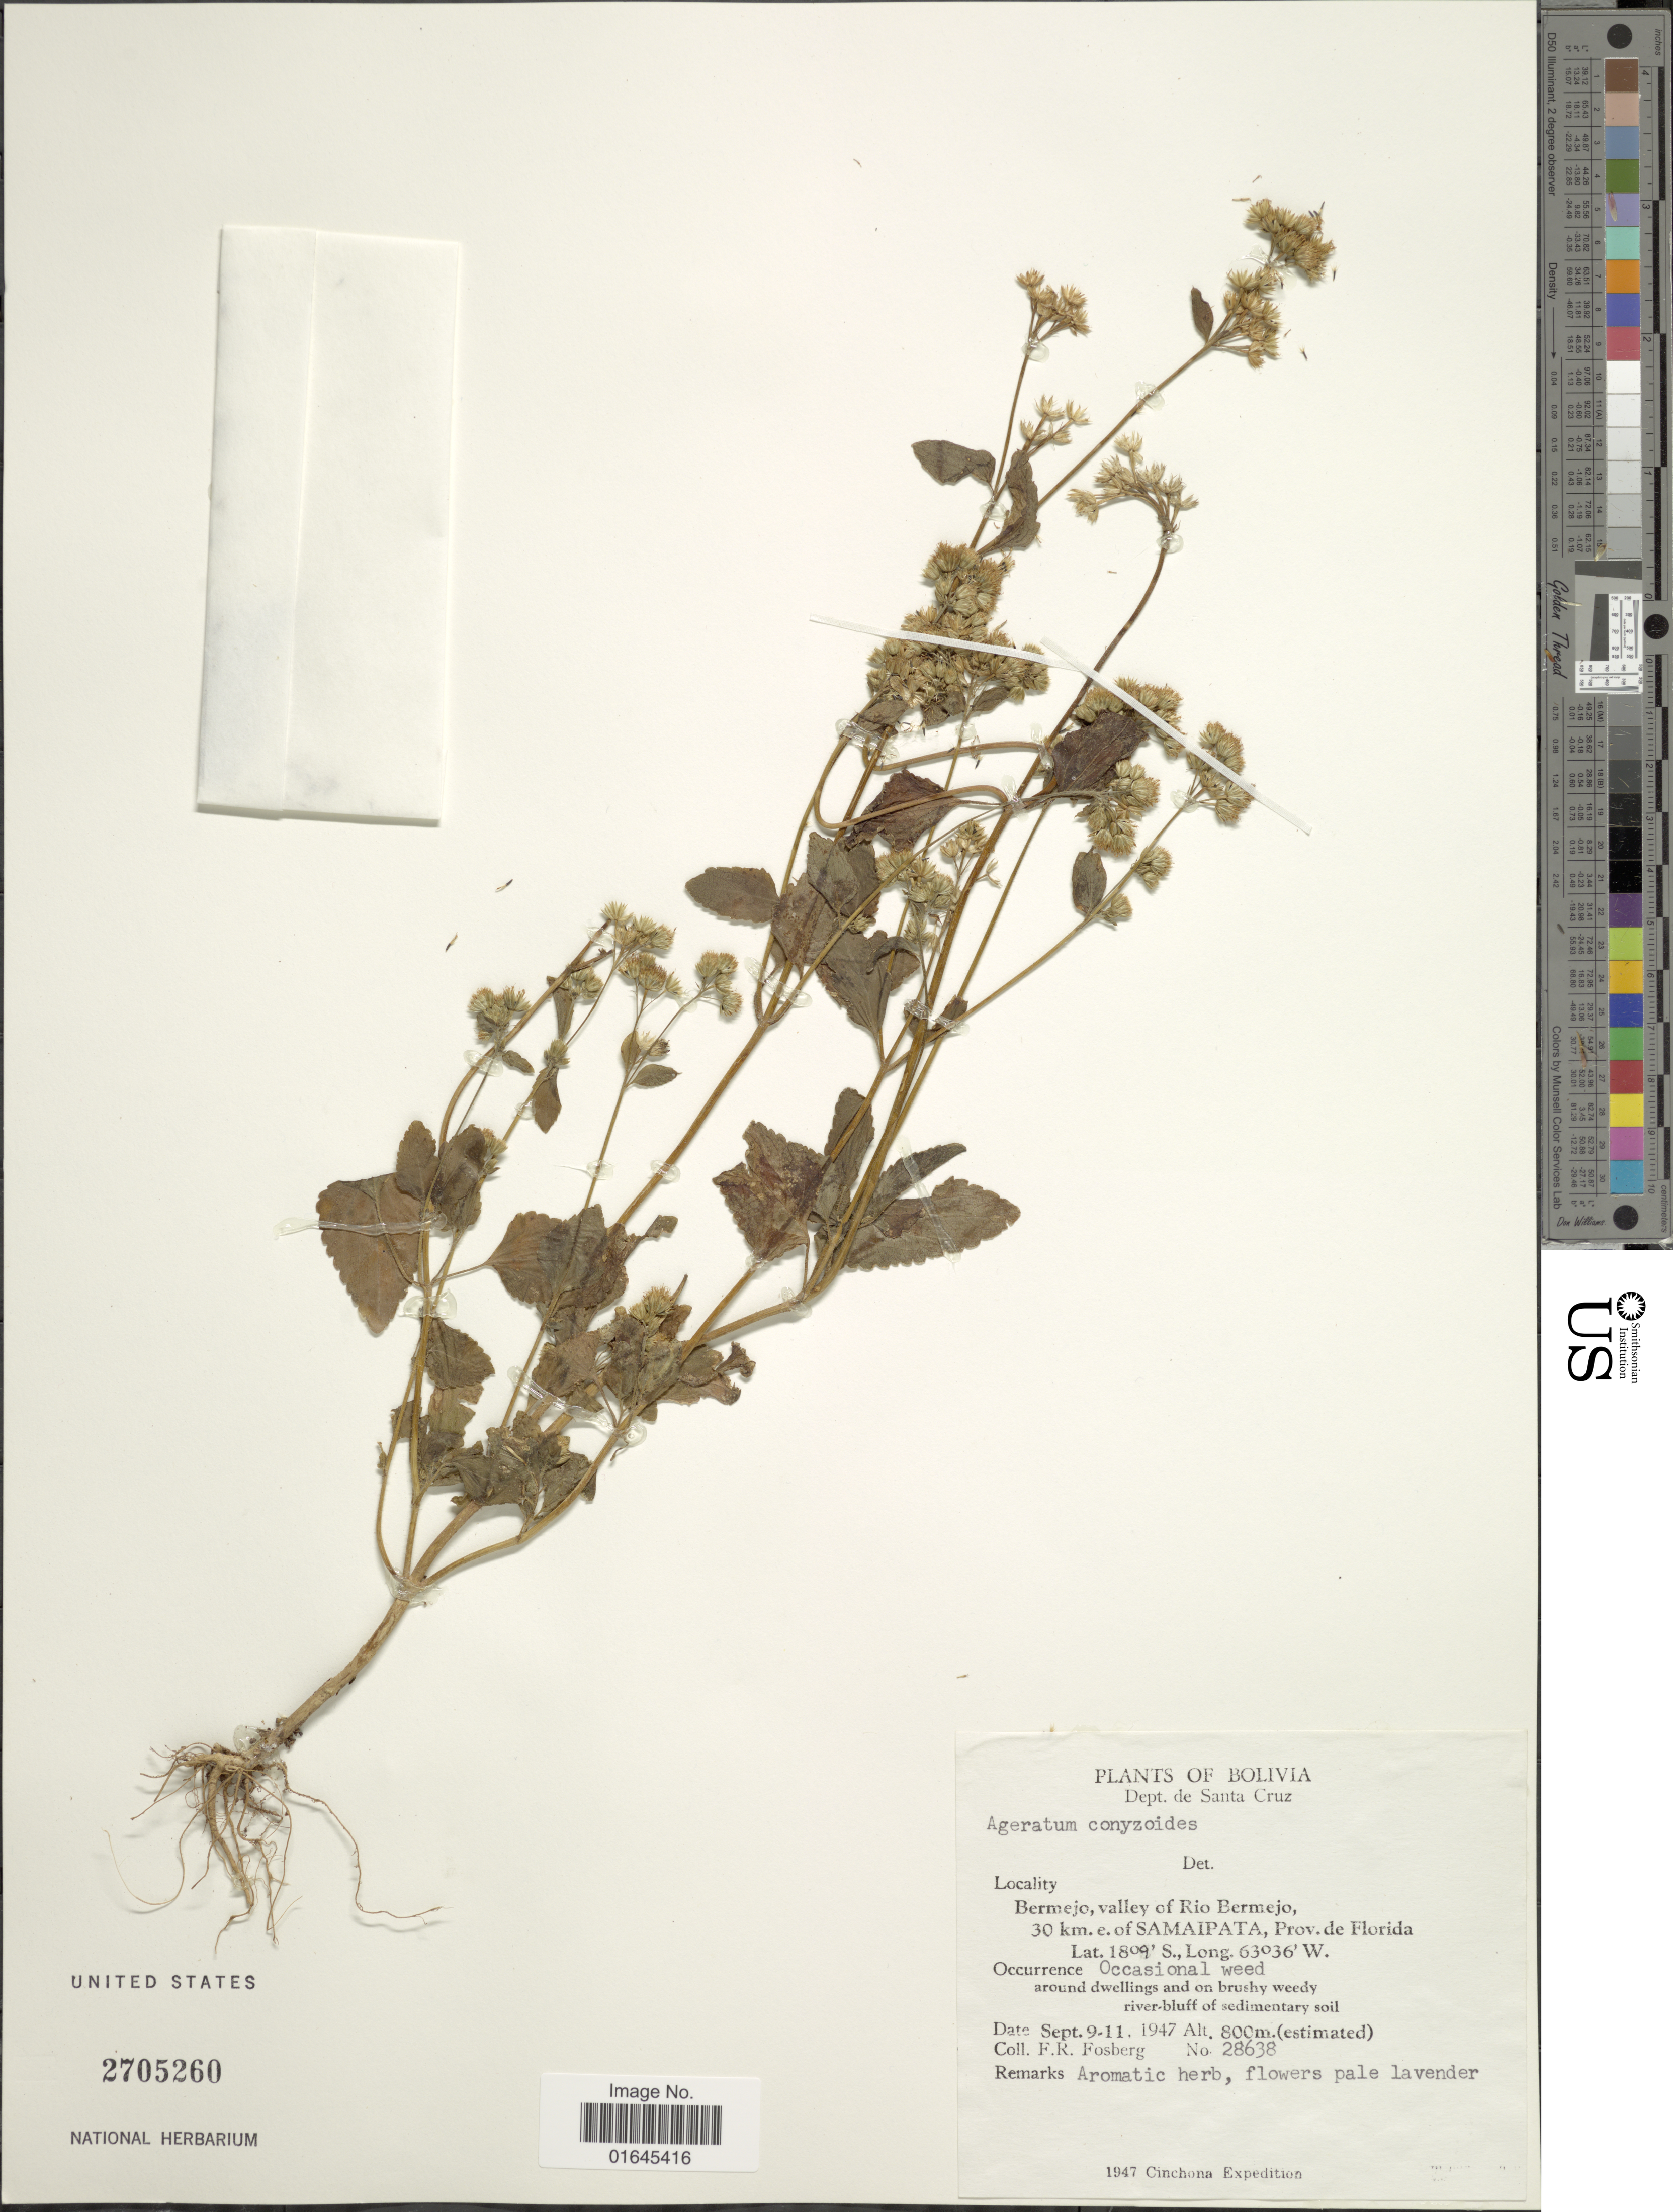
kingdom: Plantae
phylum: Tracheophyta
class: Magnoliopsida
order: Asterales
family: Asteraceae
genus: Ageratum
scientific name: Ageratum conyzoides subsp. conyzoides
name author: L.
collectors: F. R. Fosberg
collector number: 28638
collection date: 1947-09-09/1947-09-11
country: Bolivia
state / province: Santa Cruz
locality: Bermejo, valley of Rio Bermejo, 30 km. e. of Samaipata, Prov. de Florida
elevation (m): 800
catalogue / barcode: US 2705260